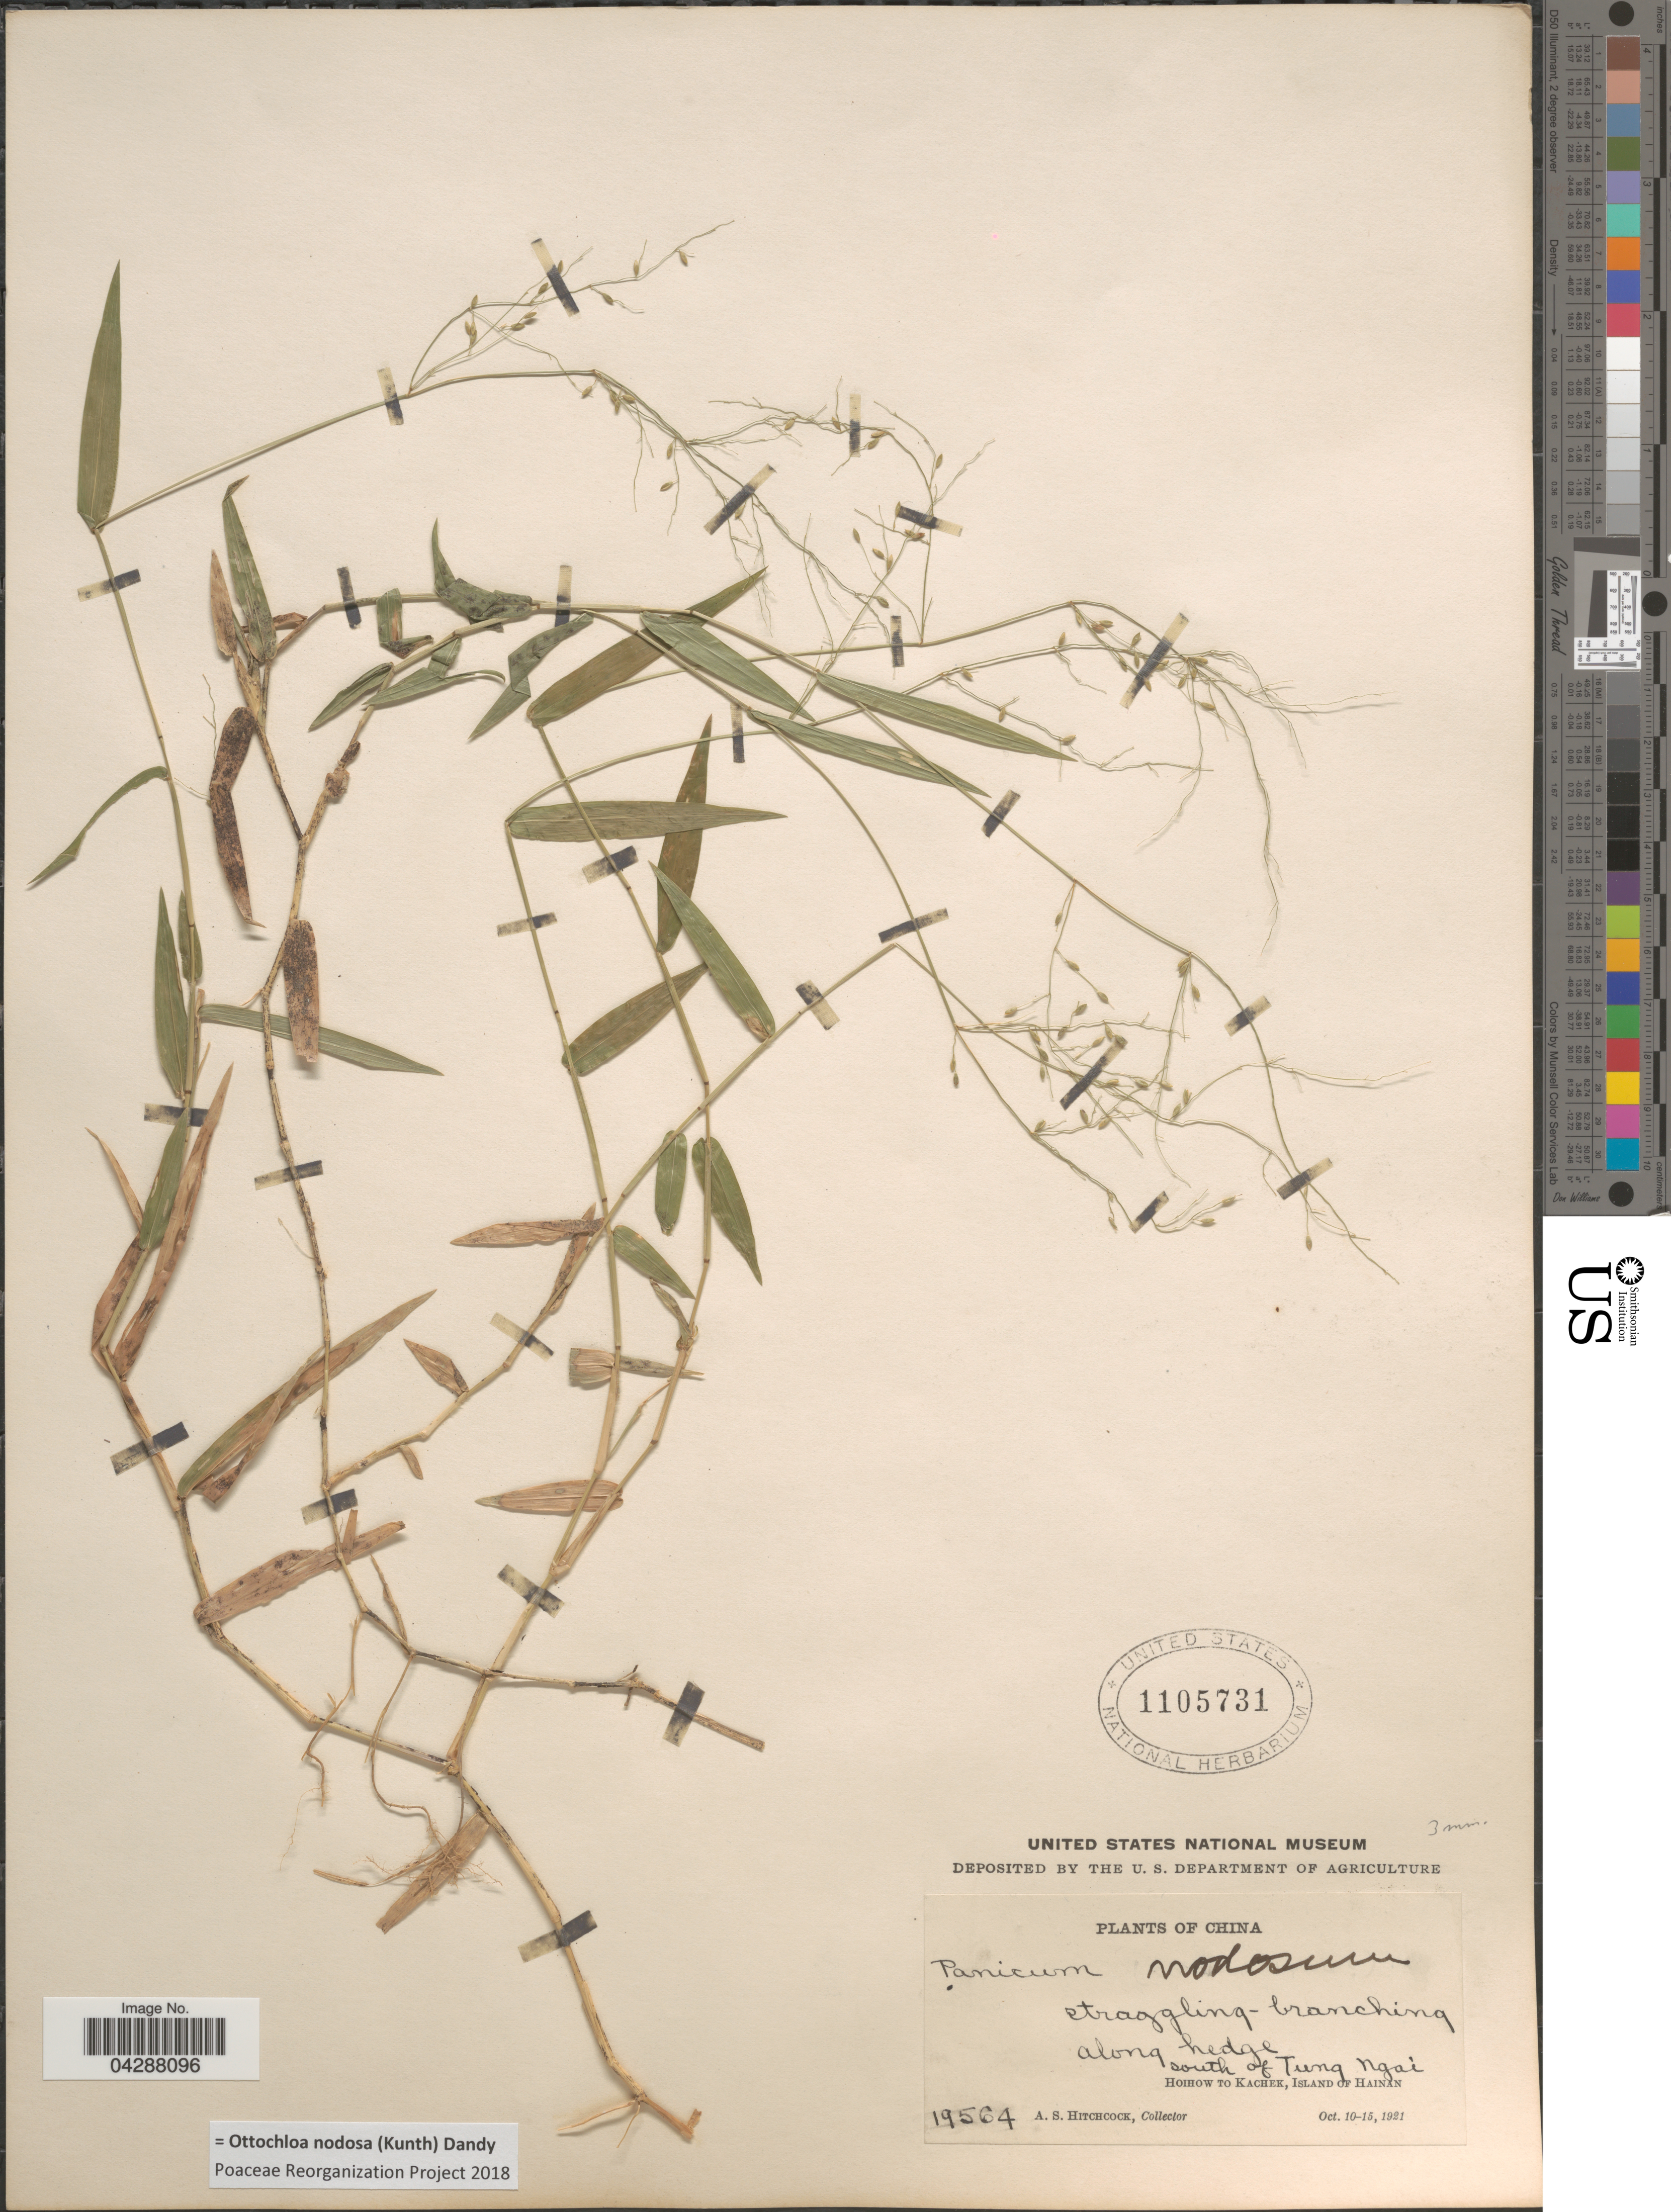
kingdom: Plantae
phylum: Tracheophyta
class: Liliopsida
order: Poales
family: Poaceae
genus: Ottochloa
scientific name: Ottochloa nodosa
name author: (Kunth) Dandy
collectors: A. S. Hitchcock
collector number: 19564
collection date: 1921-10-10/1921-10-15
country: China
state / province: Hainan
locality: Along hedge south of Tung Ngai. Hoihow to Kachek, Island of Hainan.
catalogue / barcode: US 1105731